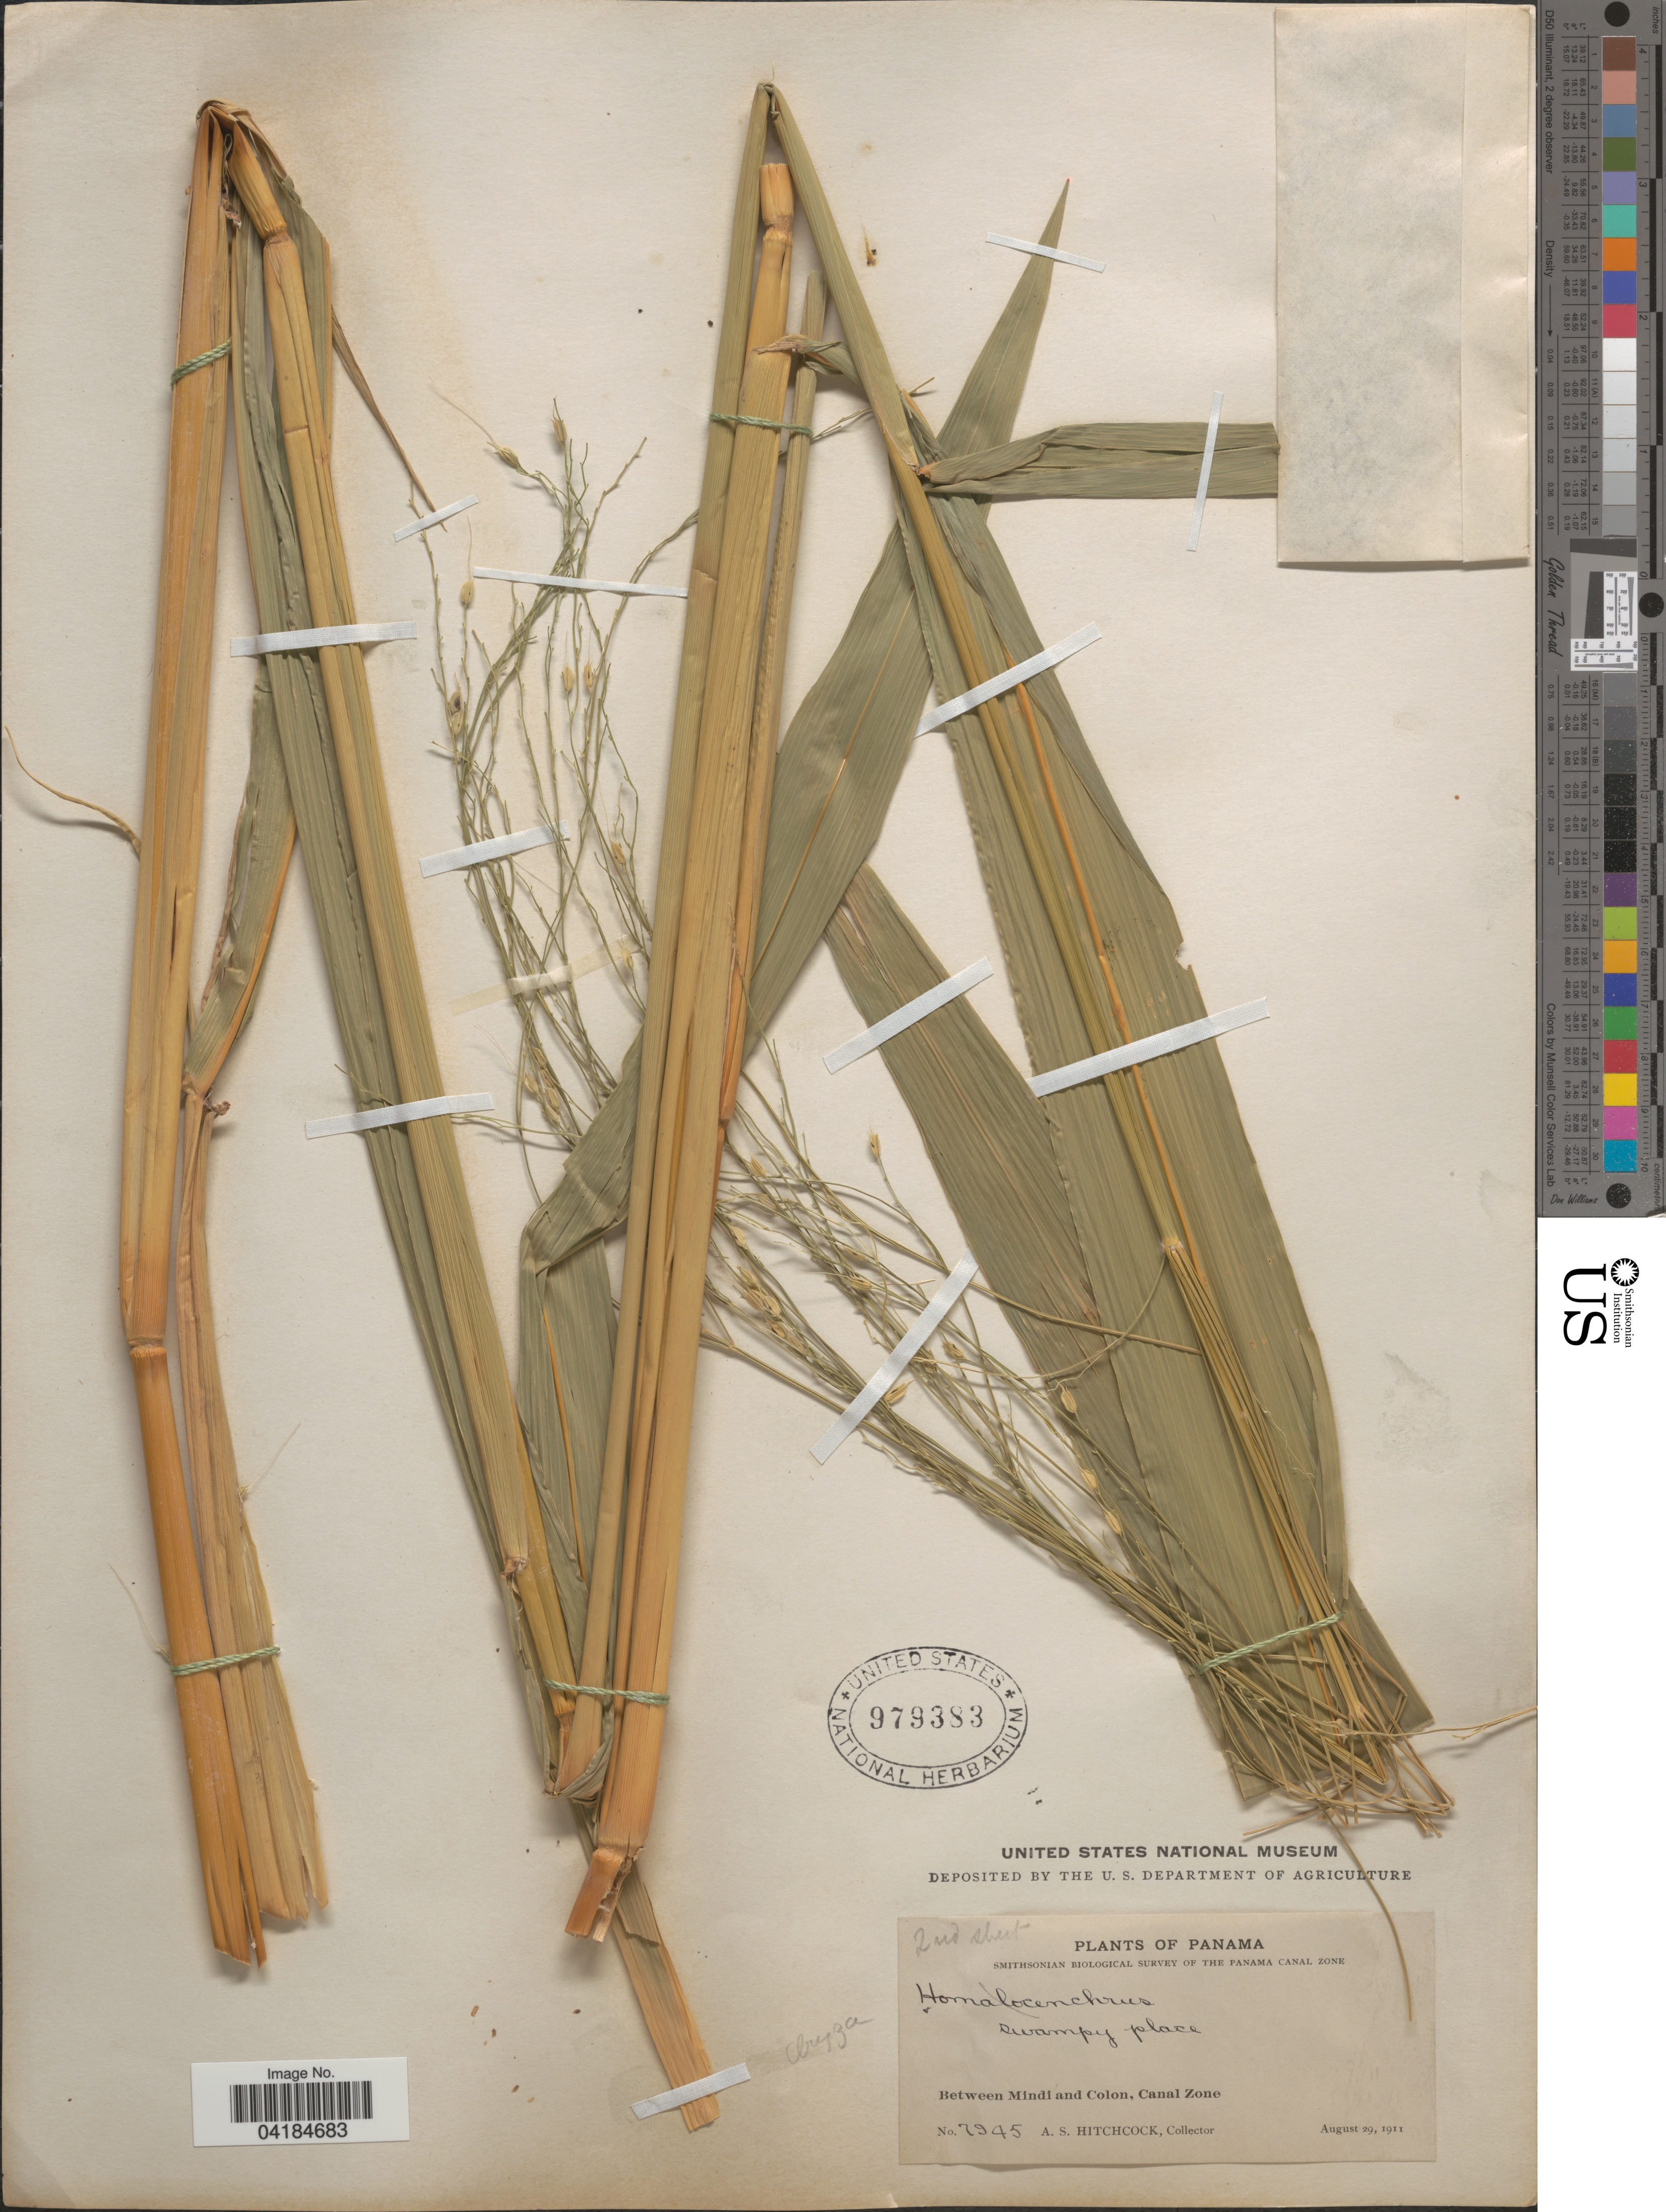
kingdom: Plantae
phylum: Tracheophyta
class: Liliopsida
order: Poales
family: Poaceae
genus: Oryza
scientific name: Oryza sp.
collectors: A. S. Hitchcock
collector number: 7945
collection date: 1911-08-29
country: Panama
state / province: Colón / Panamá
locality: Smithsonian Biological Survey of The Panama Canal Zone. Between Mindi and Colon, Canal Zone.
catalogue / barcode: US 979383